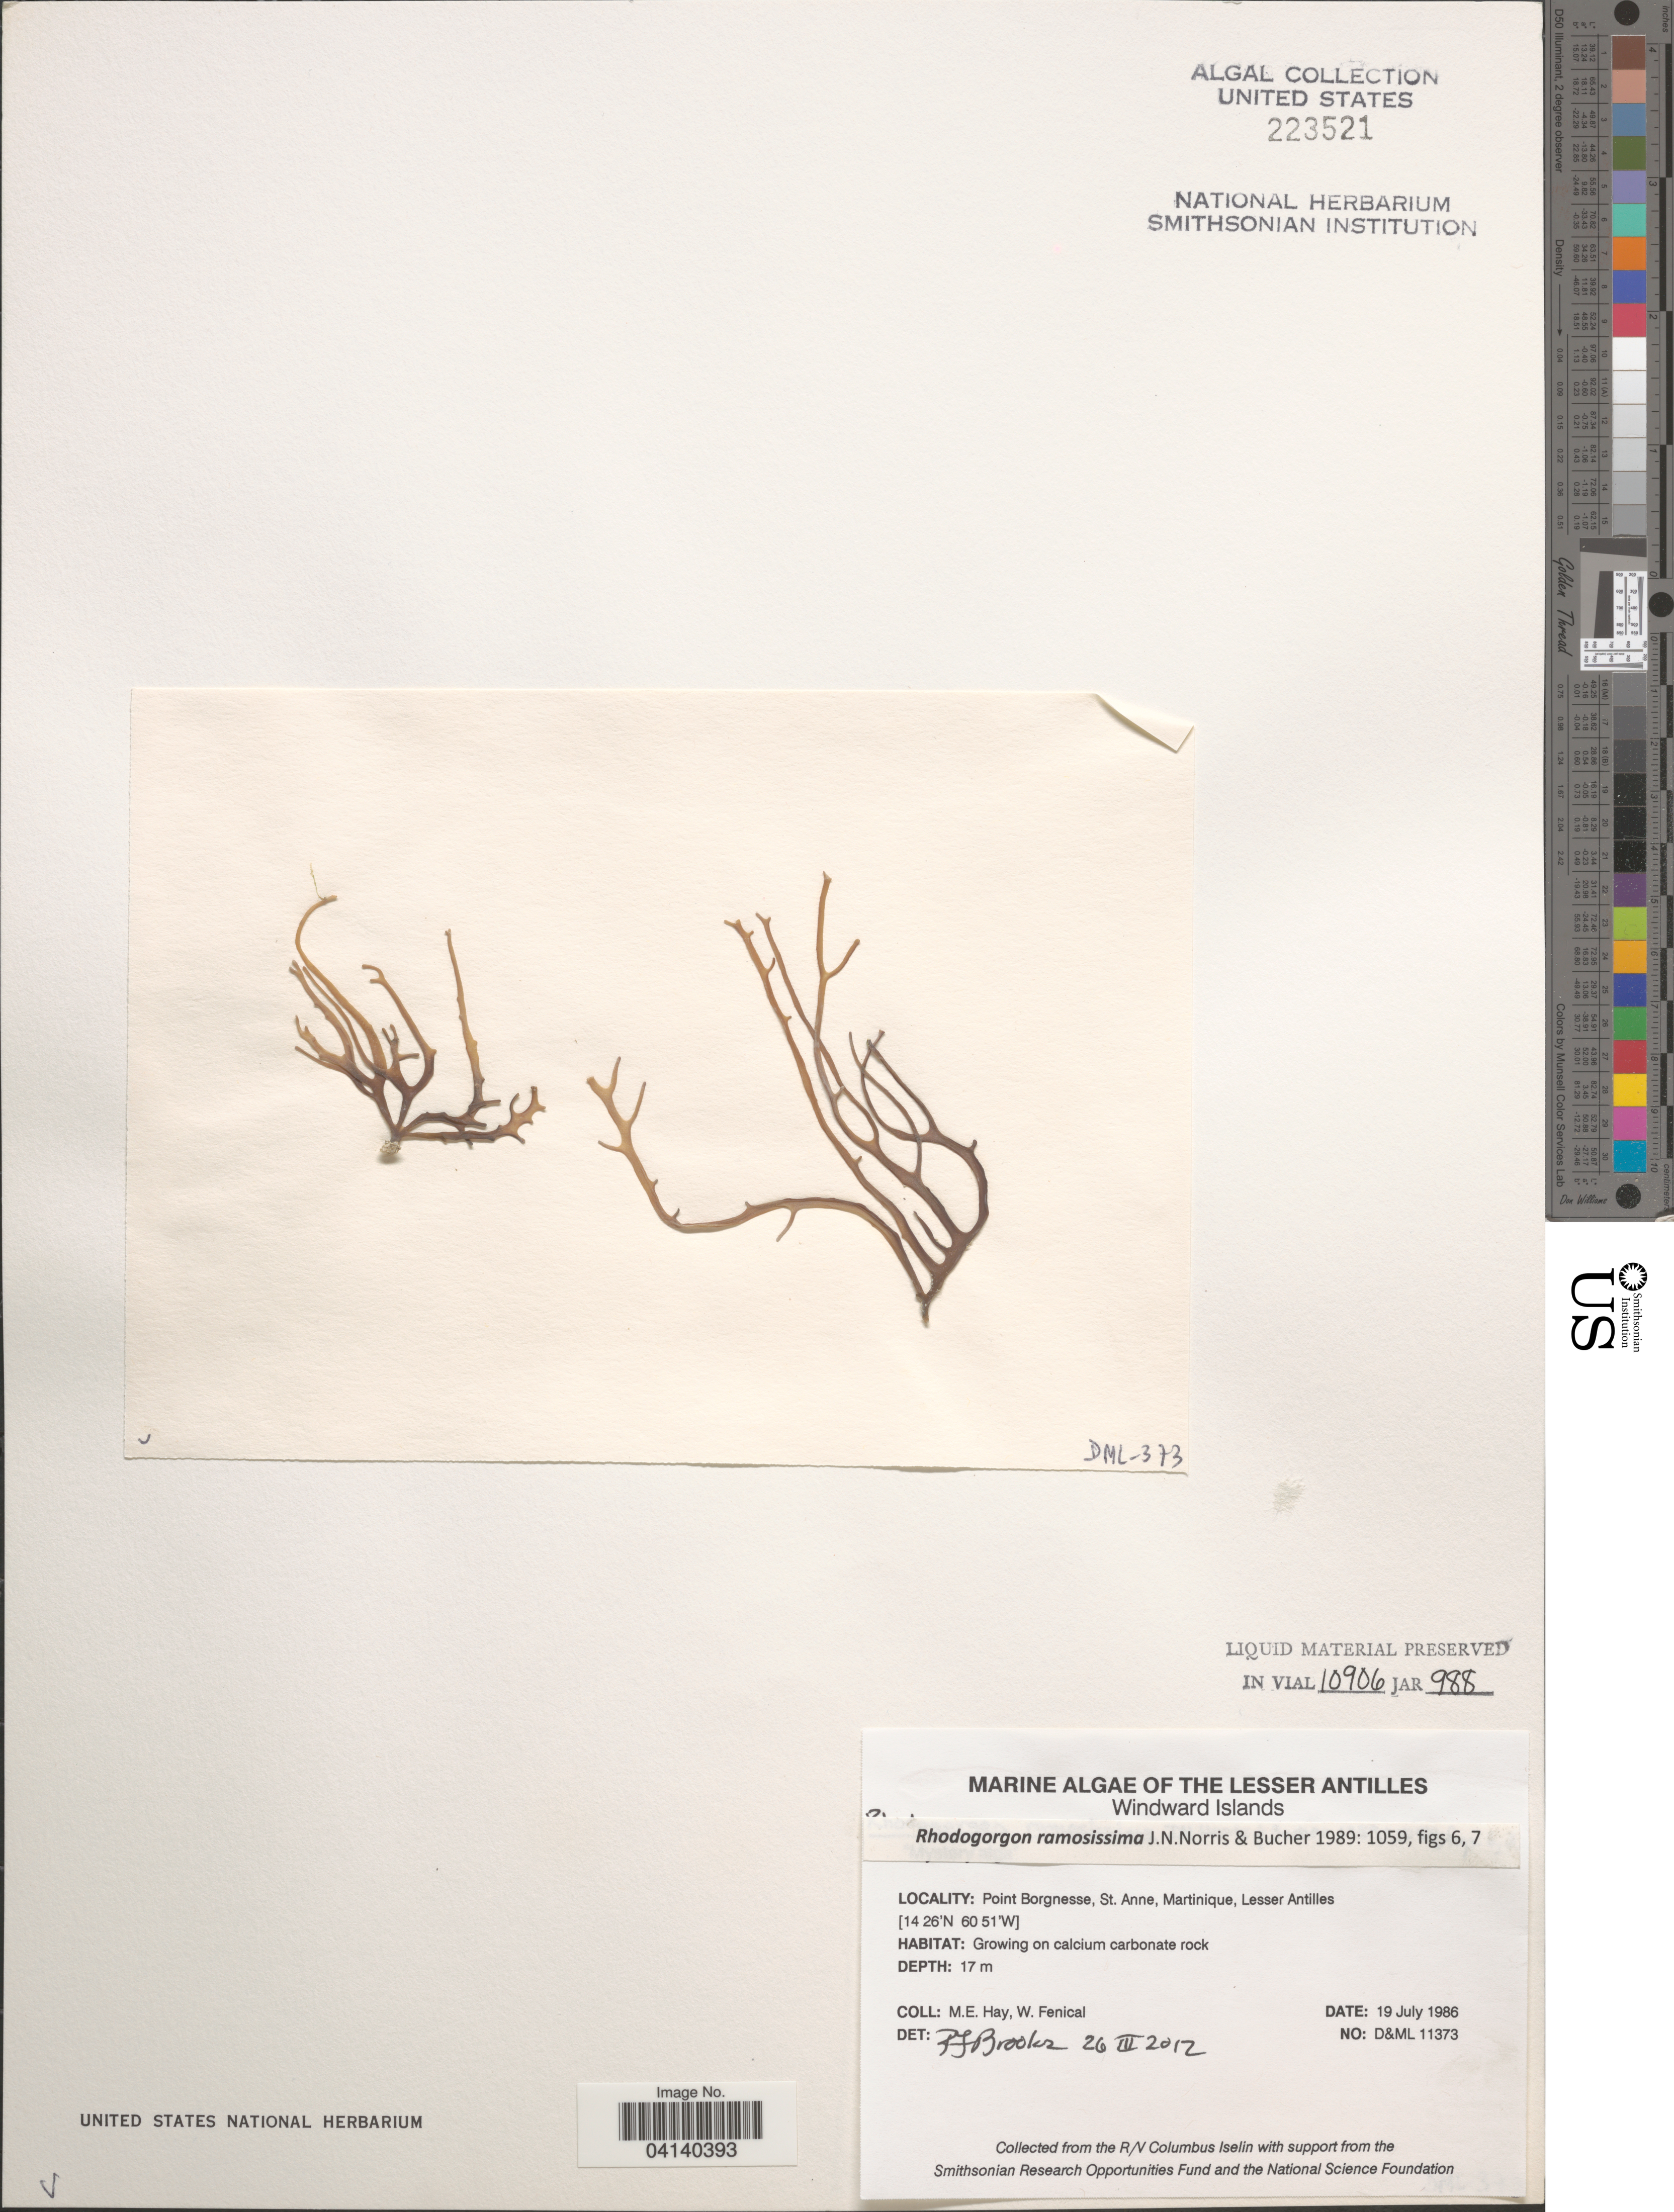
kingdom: Plantae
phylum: Rhodophyta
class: Florideophyceae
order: Rhodogorgonales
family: Rhodogorgonaceae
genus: Rhodogorgon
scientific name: Rhodogorgon ramosissima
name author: J.N. Norris & K.E. Bucher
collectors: M. E. Hay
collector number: D&ML11373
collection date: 1986-07-19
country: Martinique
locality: The Lesser Antilles. Windward Islands. Point Dunkerque, St. Anne.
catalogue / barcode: US 223521